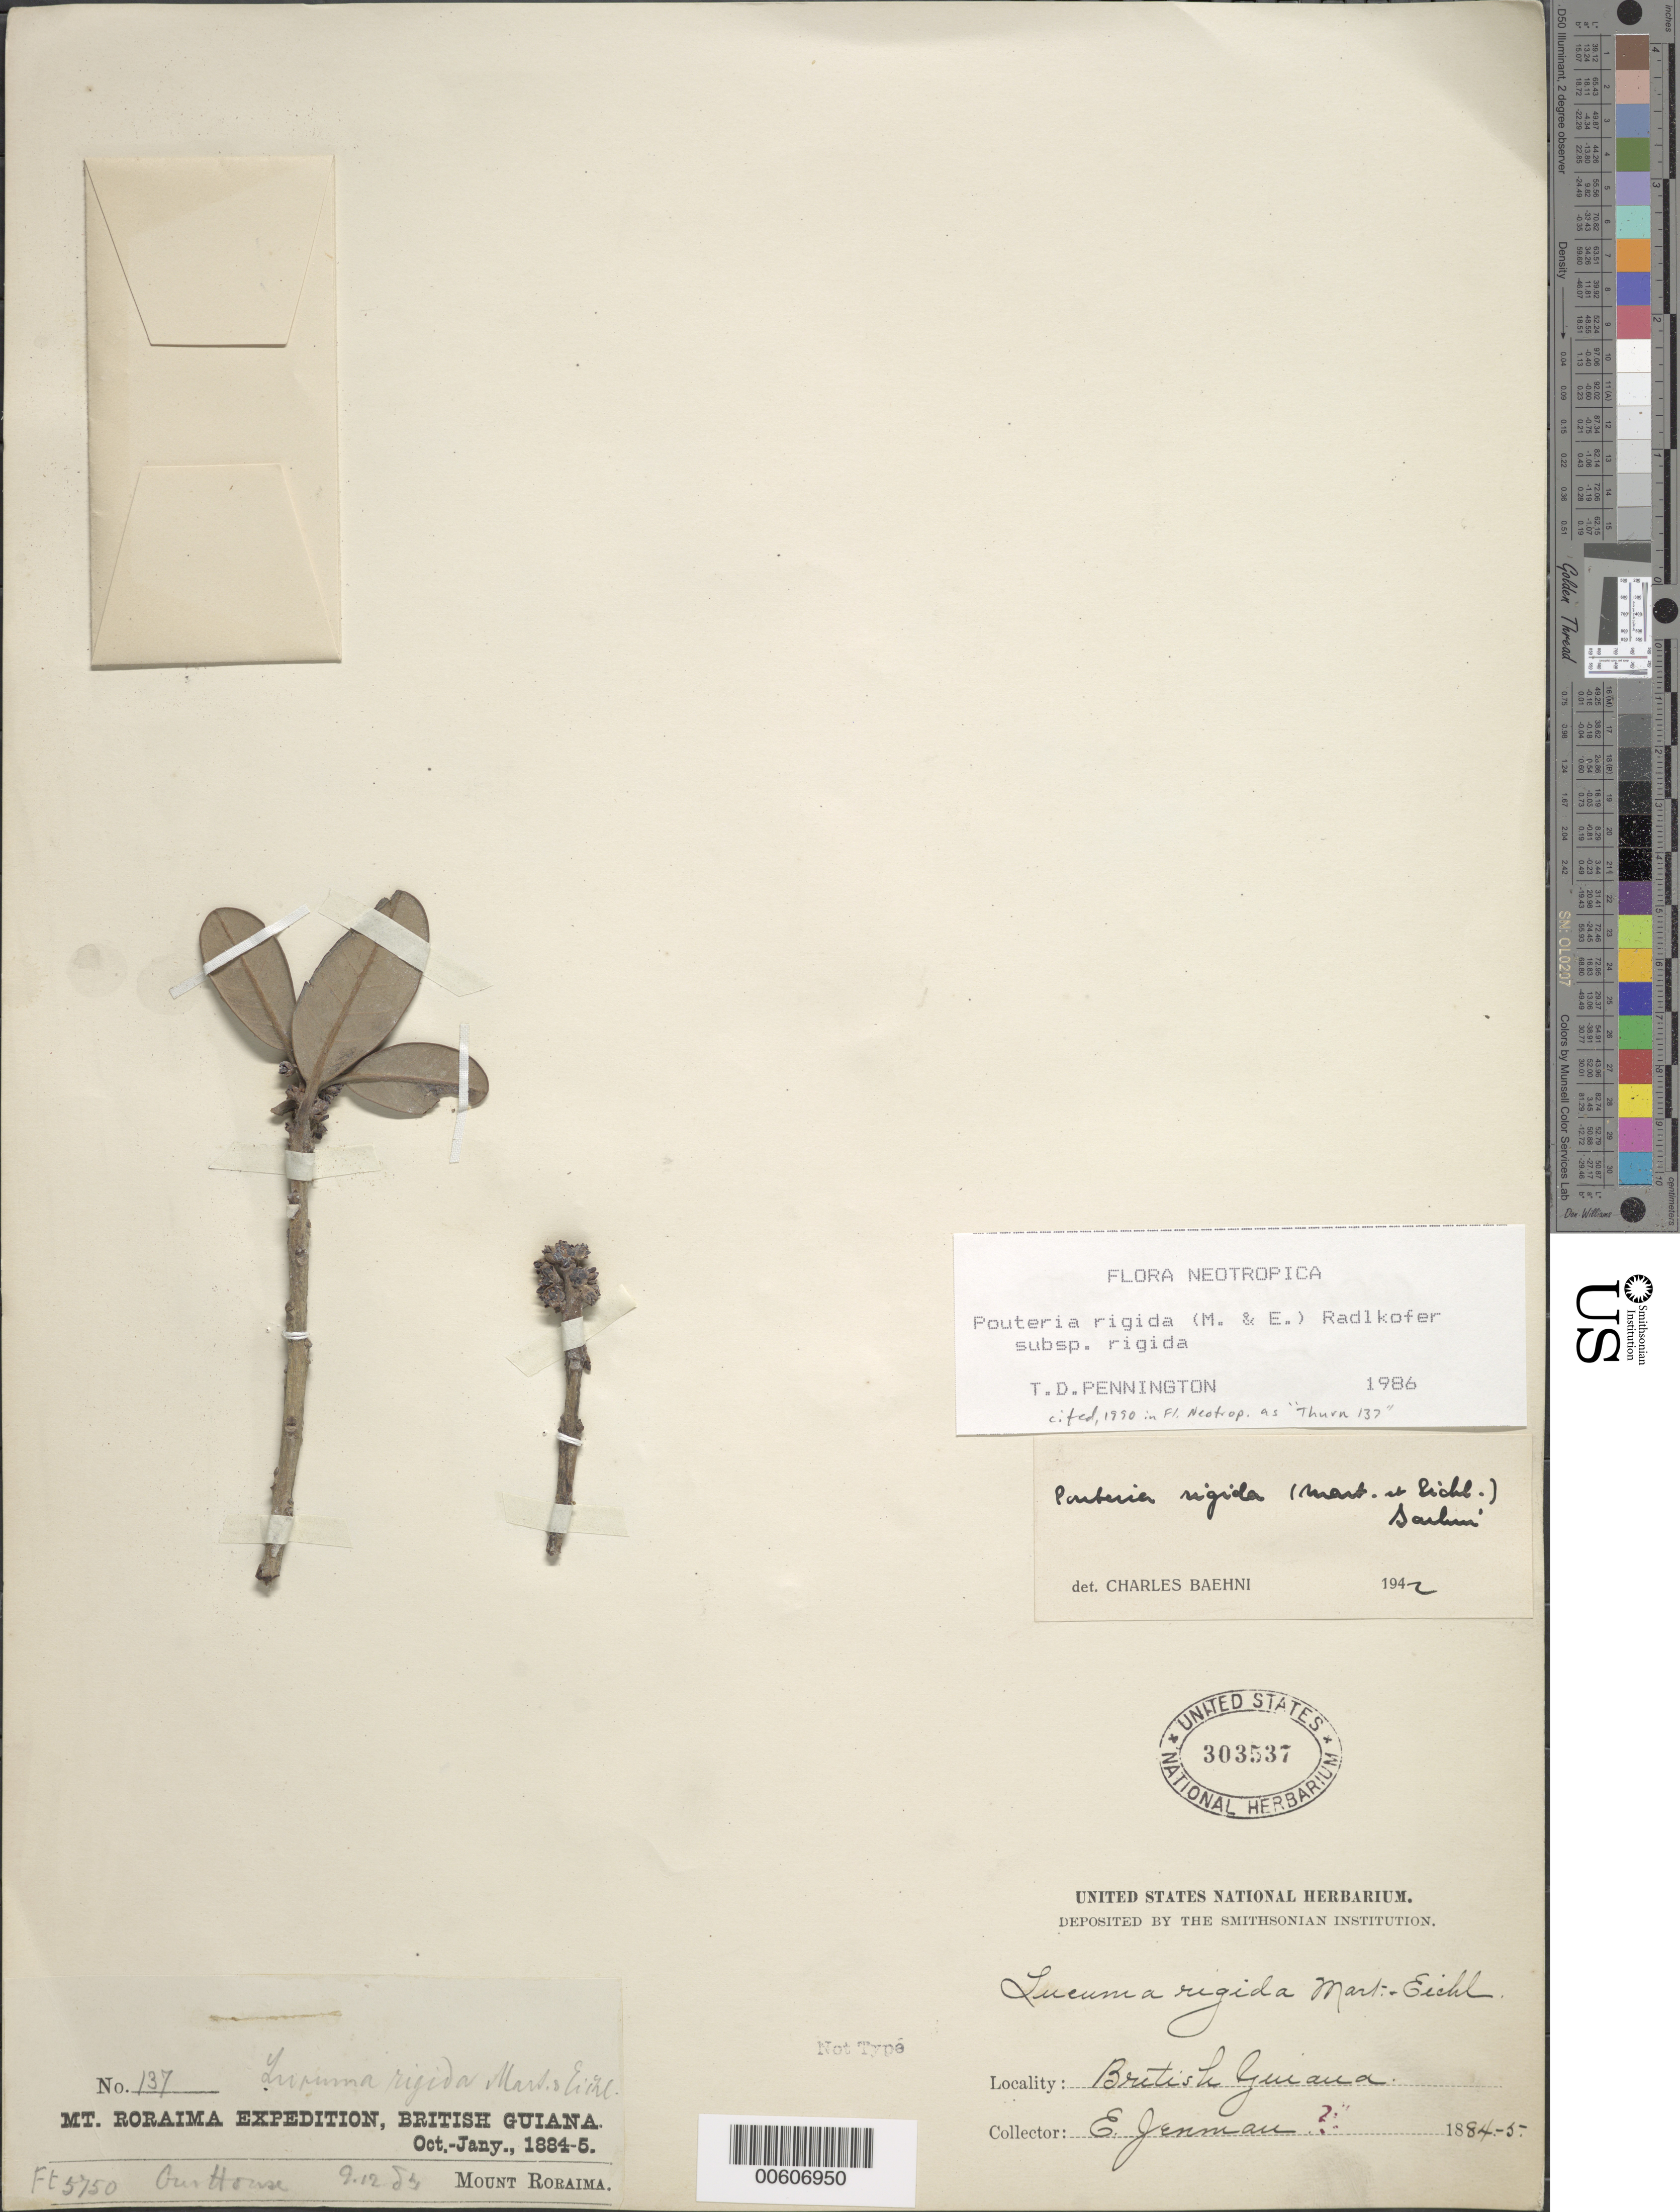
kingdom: Plantae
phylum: Tracheophyta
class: Magnoliopsida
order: Ericales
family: Sapotaceae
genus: Pouteria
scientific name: Pouteria rigida subsp. rigida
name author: (Mart. & Eichler) Radlk.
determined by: Pennington, T. D., (K)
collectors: G. S. Jenman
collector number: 137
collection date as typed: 9 December 1884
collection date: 1884-12-09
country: Guyana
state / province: Cuyuni-Mazaruni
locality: Mt. Roraima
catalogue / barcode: US 303537